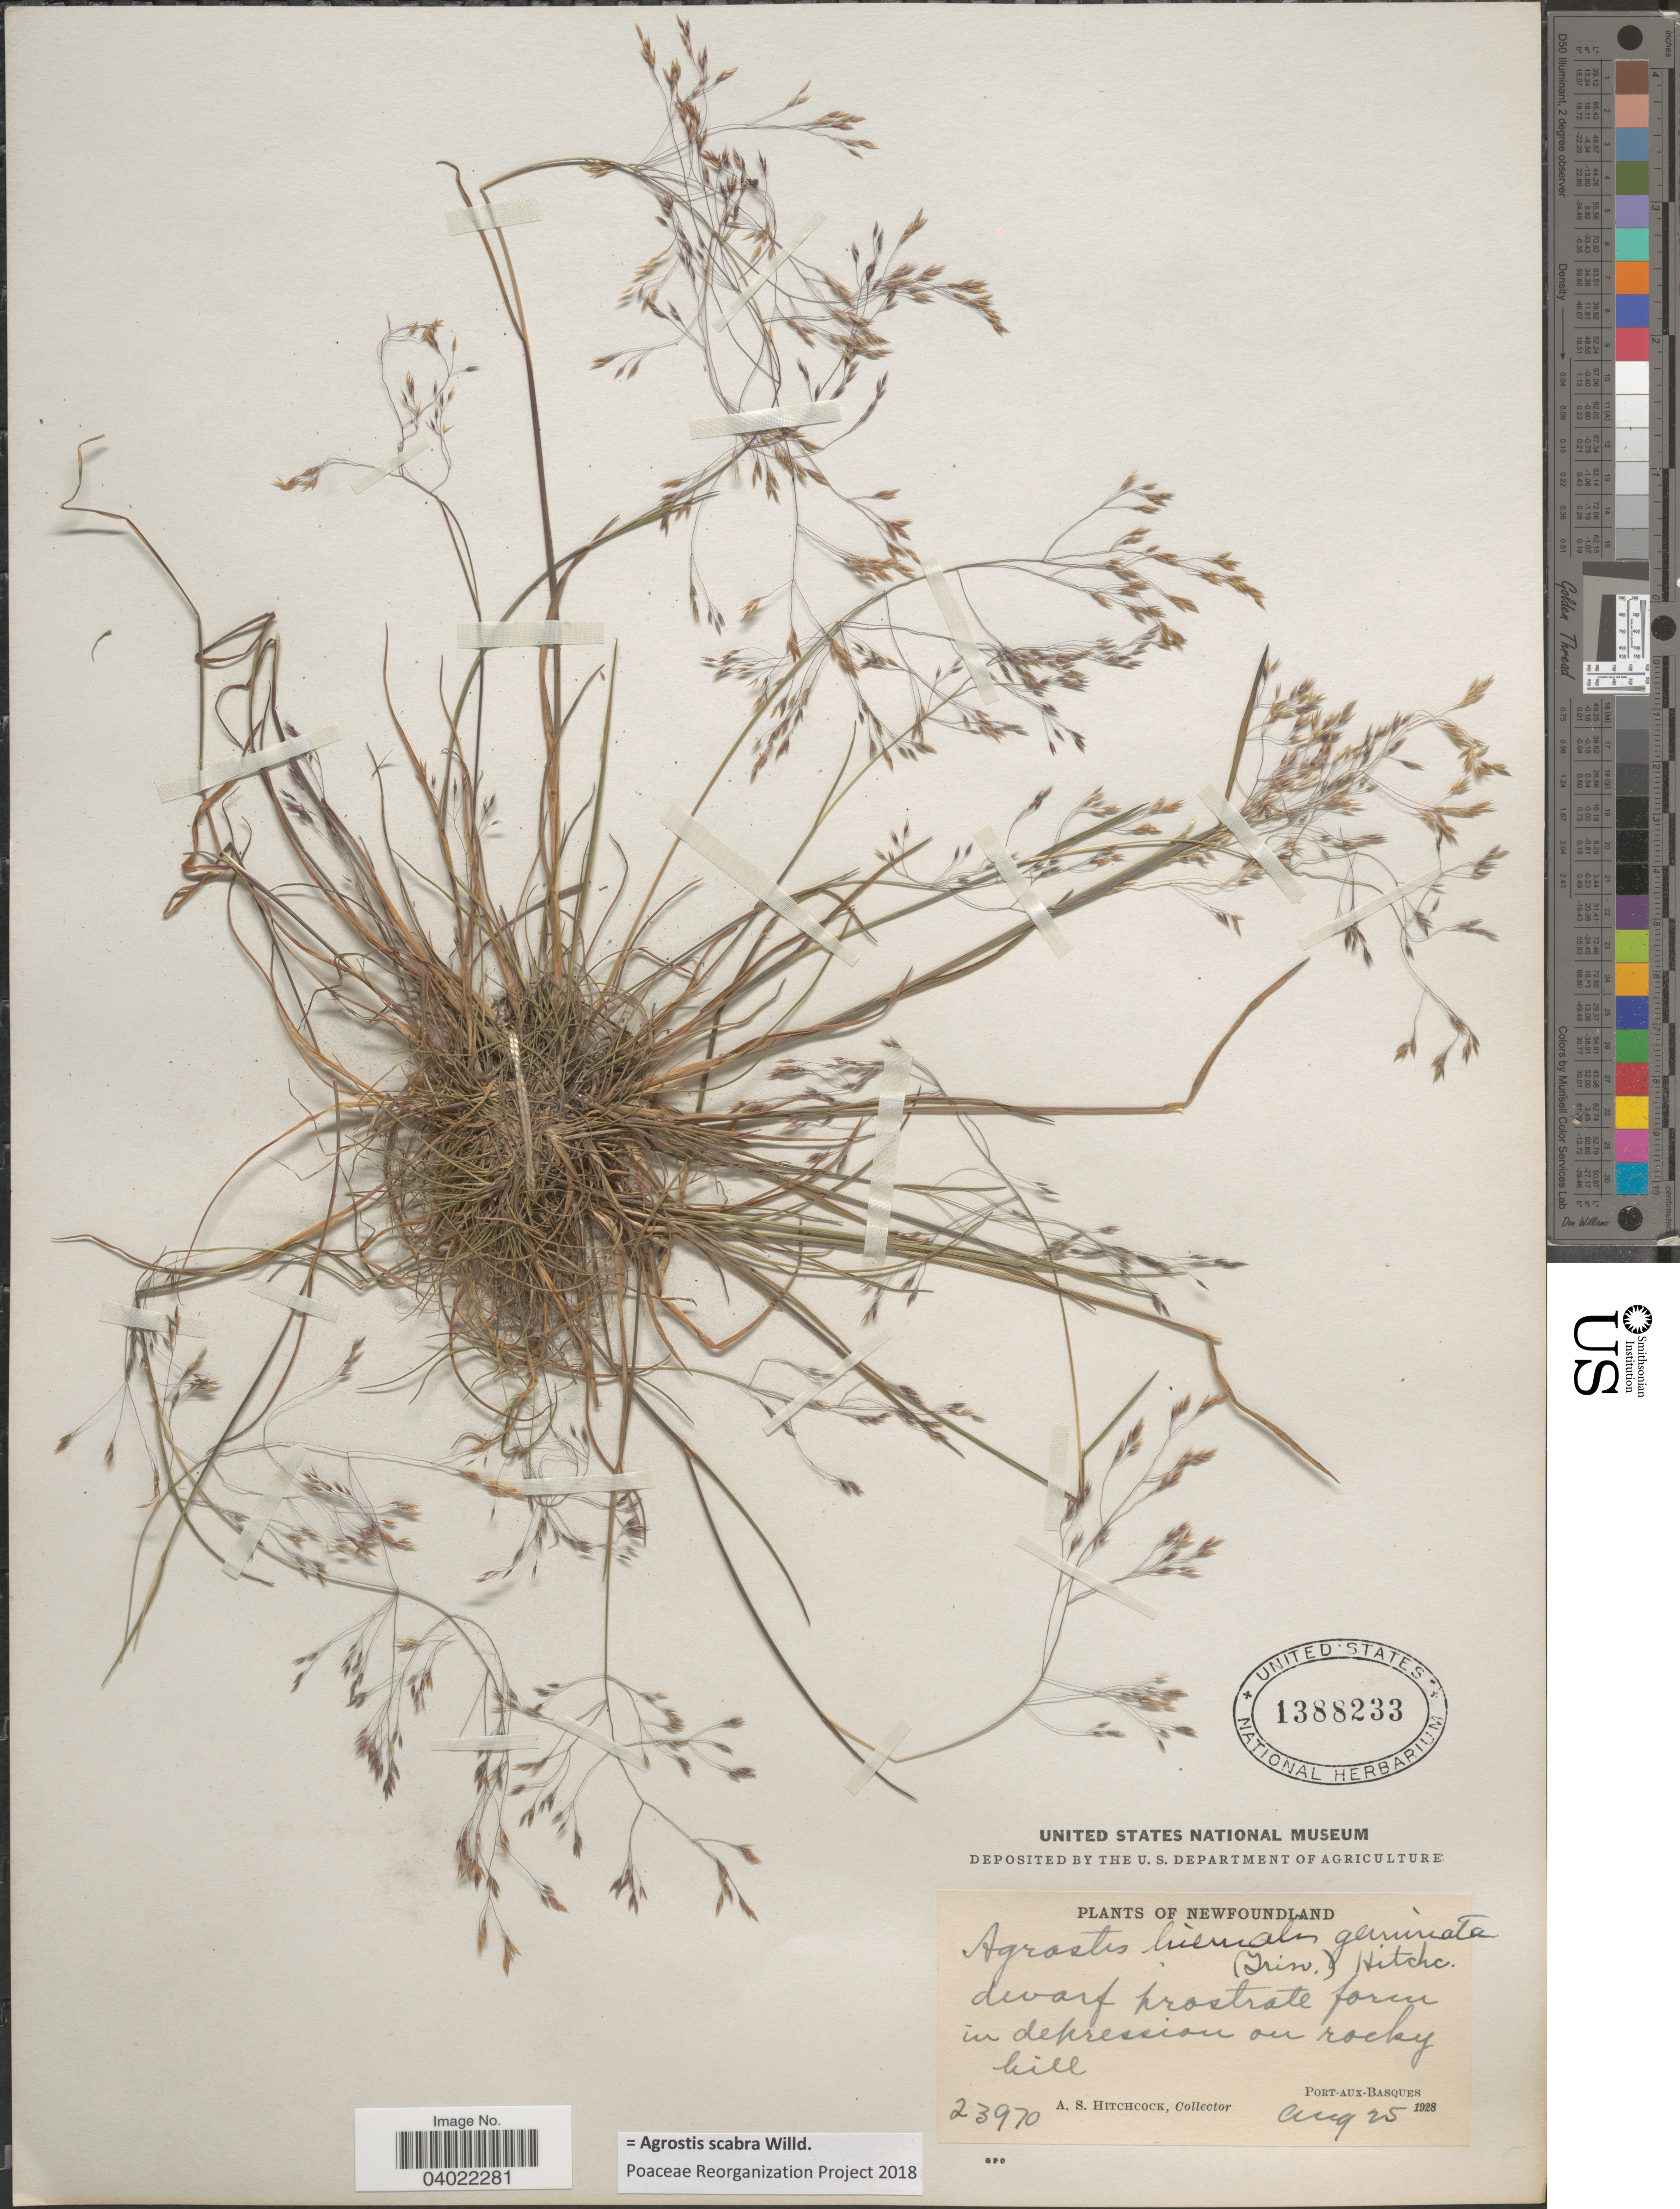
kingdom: Plantae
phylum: Tracheophyta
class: Liliopsida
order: Poales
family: Poaceae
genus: Agrostis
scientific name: Agrostis scabra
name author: Willd.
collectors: A. S. Hitchcock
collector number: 23970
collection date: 1928-08-25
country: Canada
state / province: Newfoundland and Labrador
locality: Port-aux-Basques.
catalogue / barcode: US 1388233